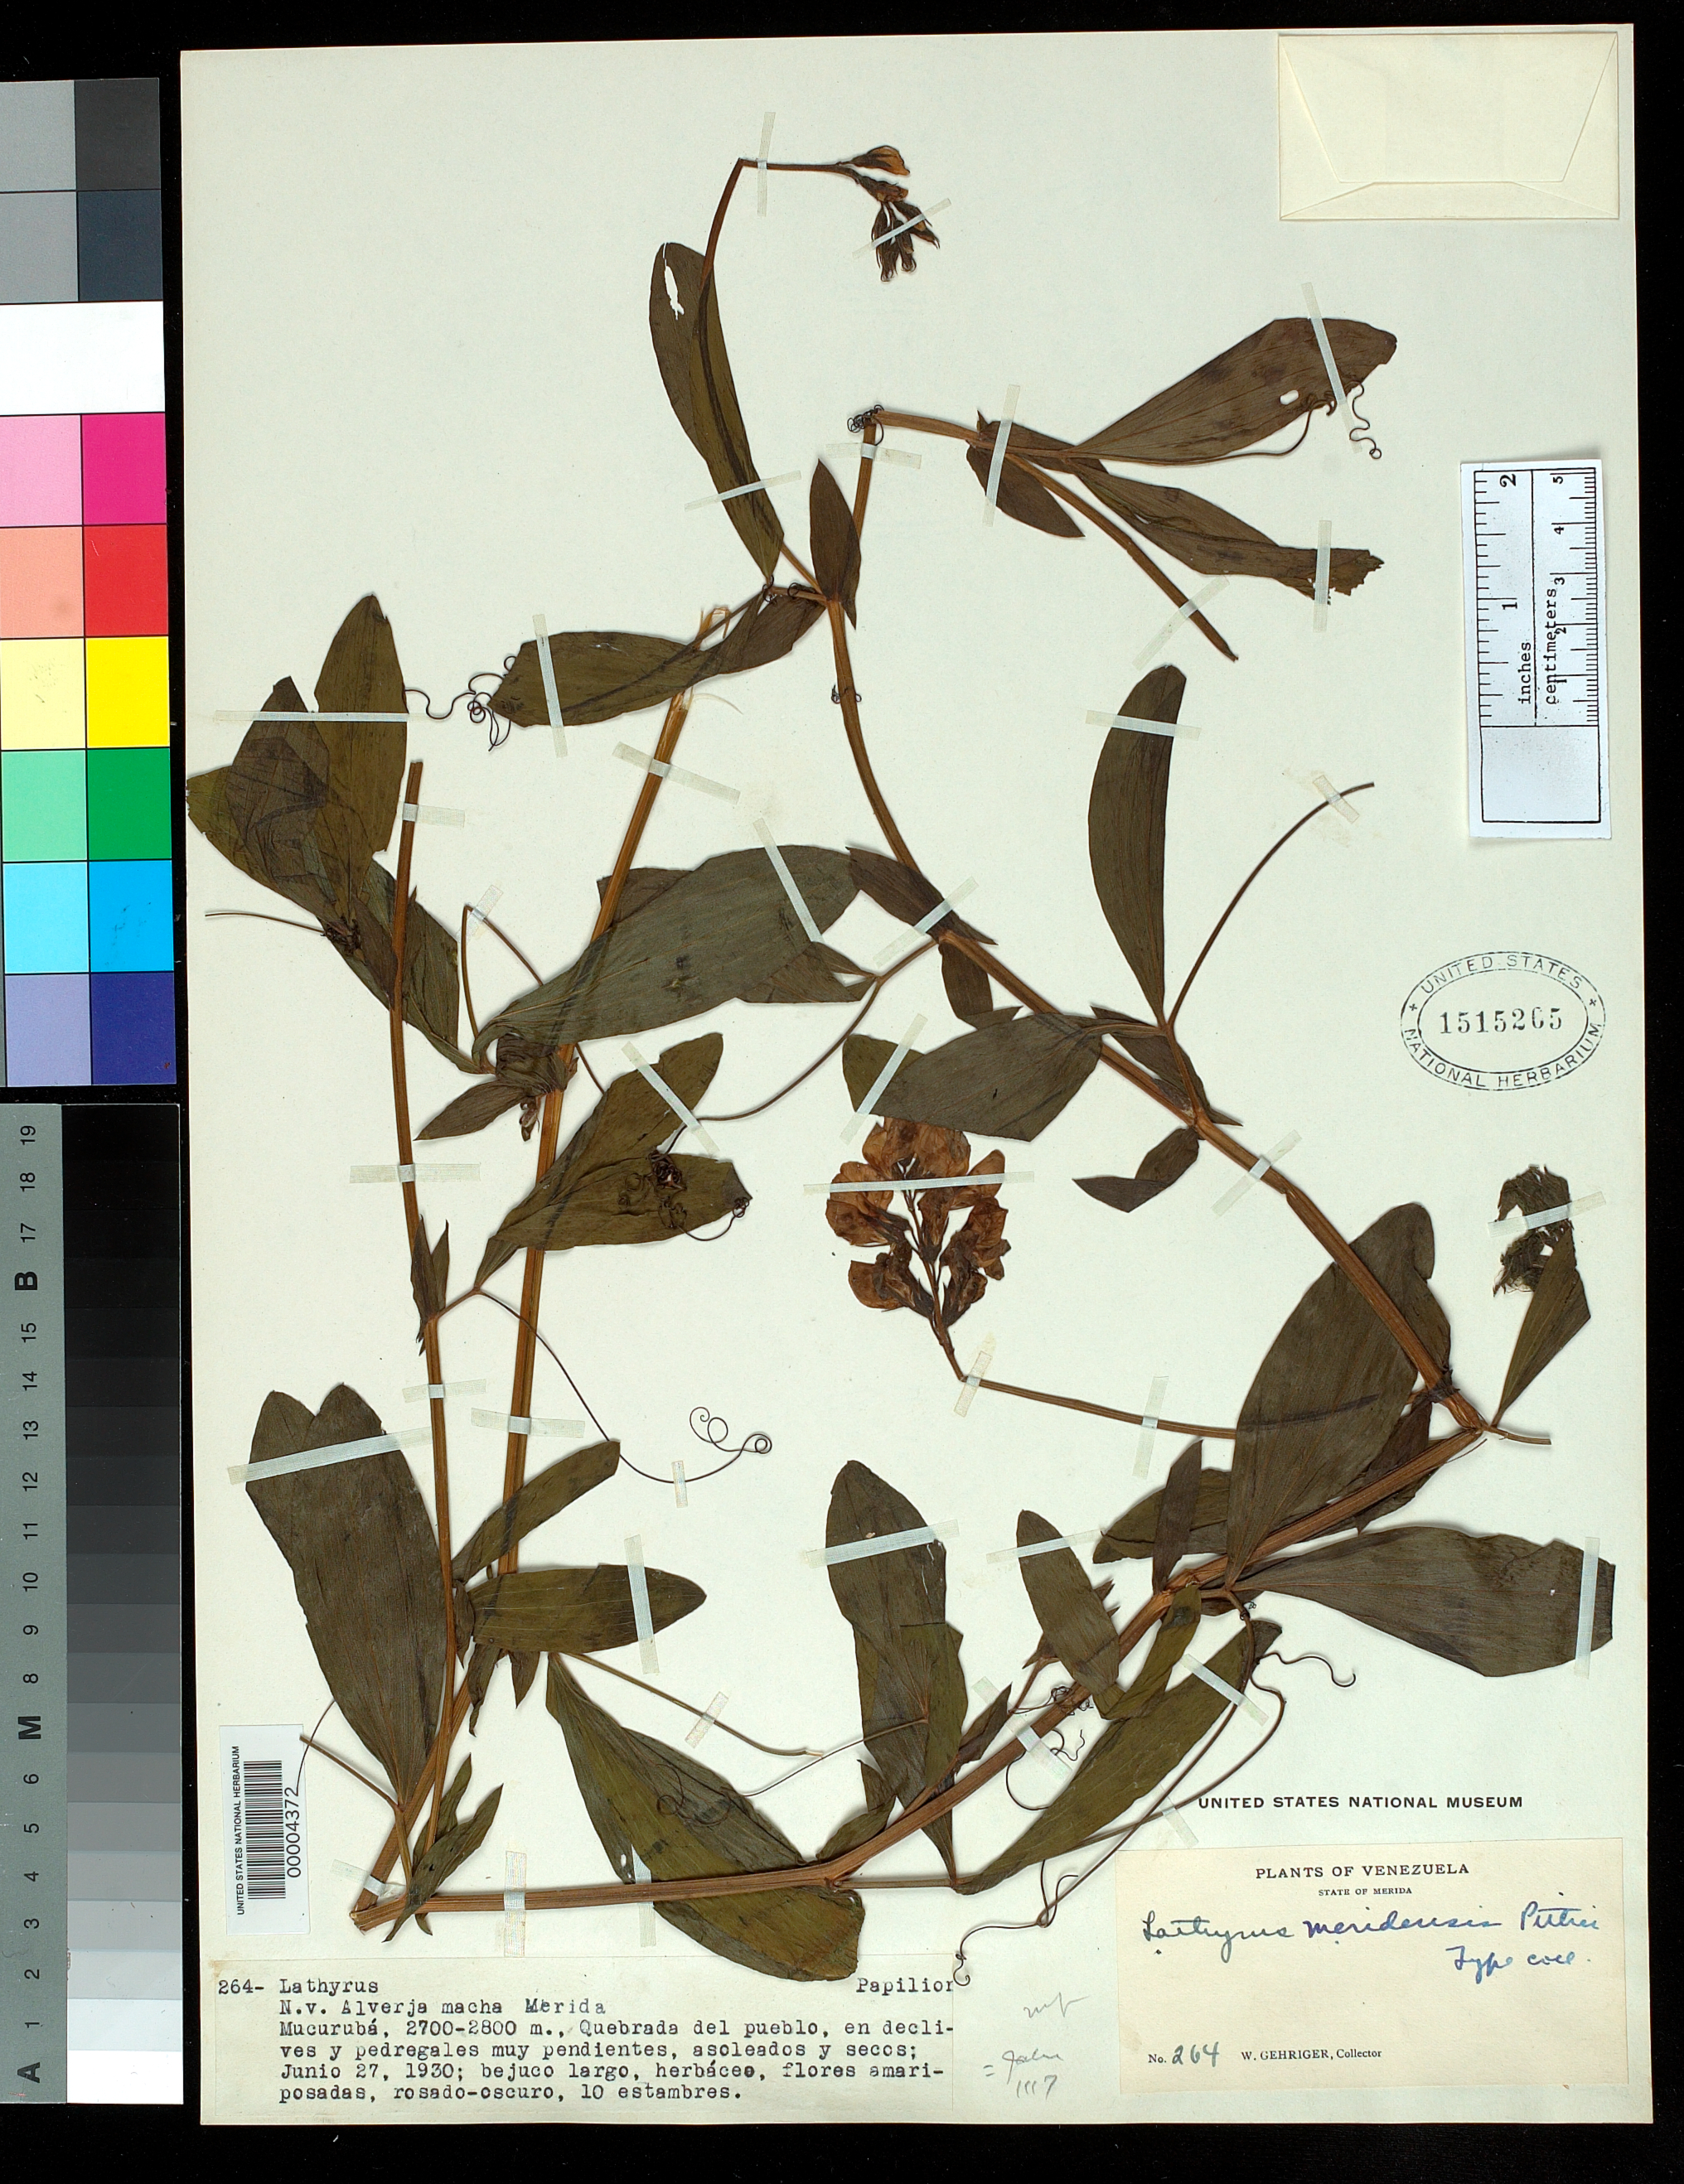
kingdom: Plantae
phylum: Tracheophyta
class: Magnoliopsida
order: Fabales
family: Fabaceae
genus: Lathyrus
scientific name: Lathyrus meridensis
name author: Pittier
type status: Type Collection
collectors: W. Gehriger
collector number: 264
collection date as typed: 27 Jun 1930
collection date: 1930-06-27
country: Venezuela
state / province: Mérida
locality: Mucuruba, Quebrada del Pueblo.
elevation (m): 2700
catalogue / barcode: US 1515265